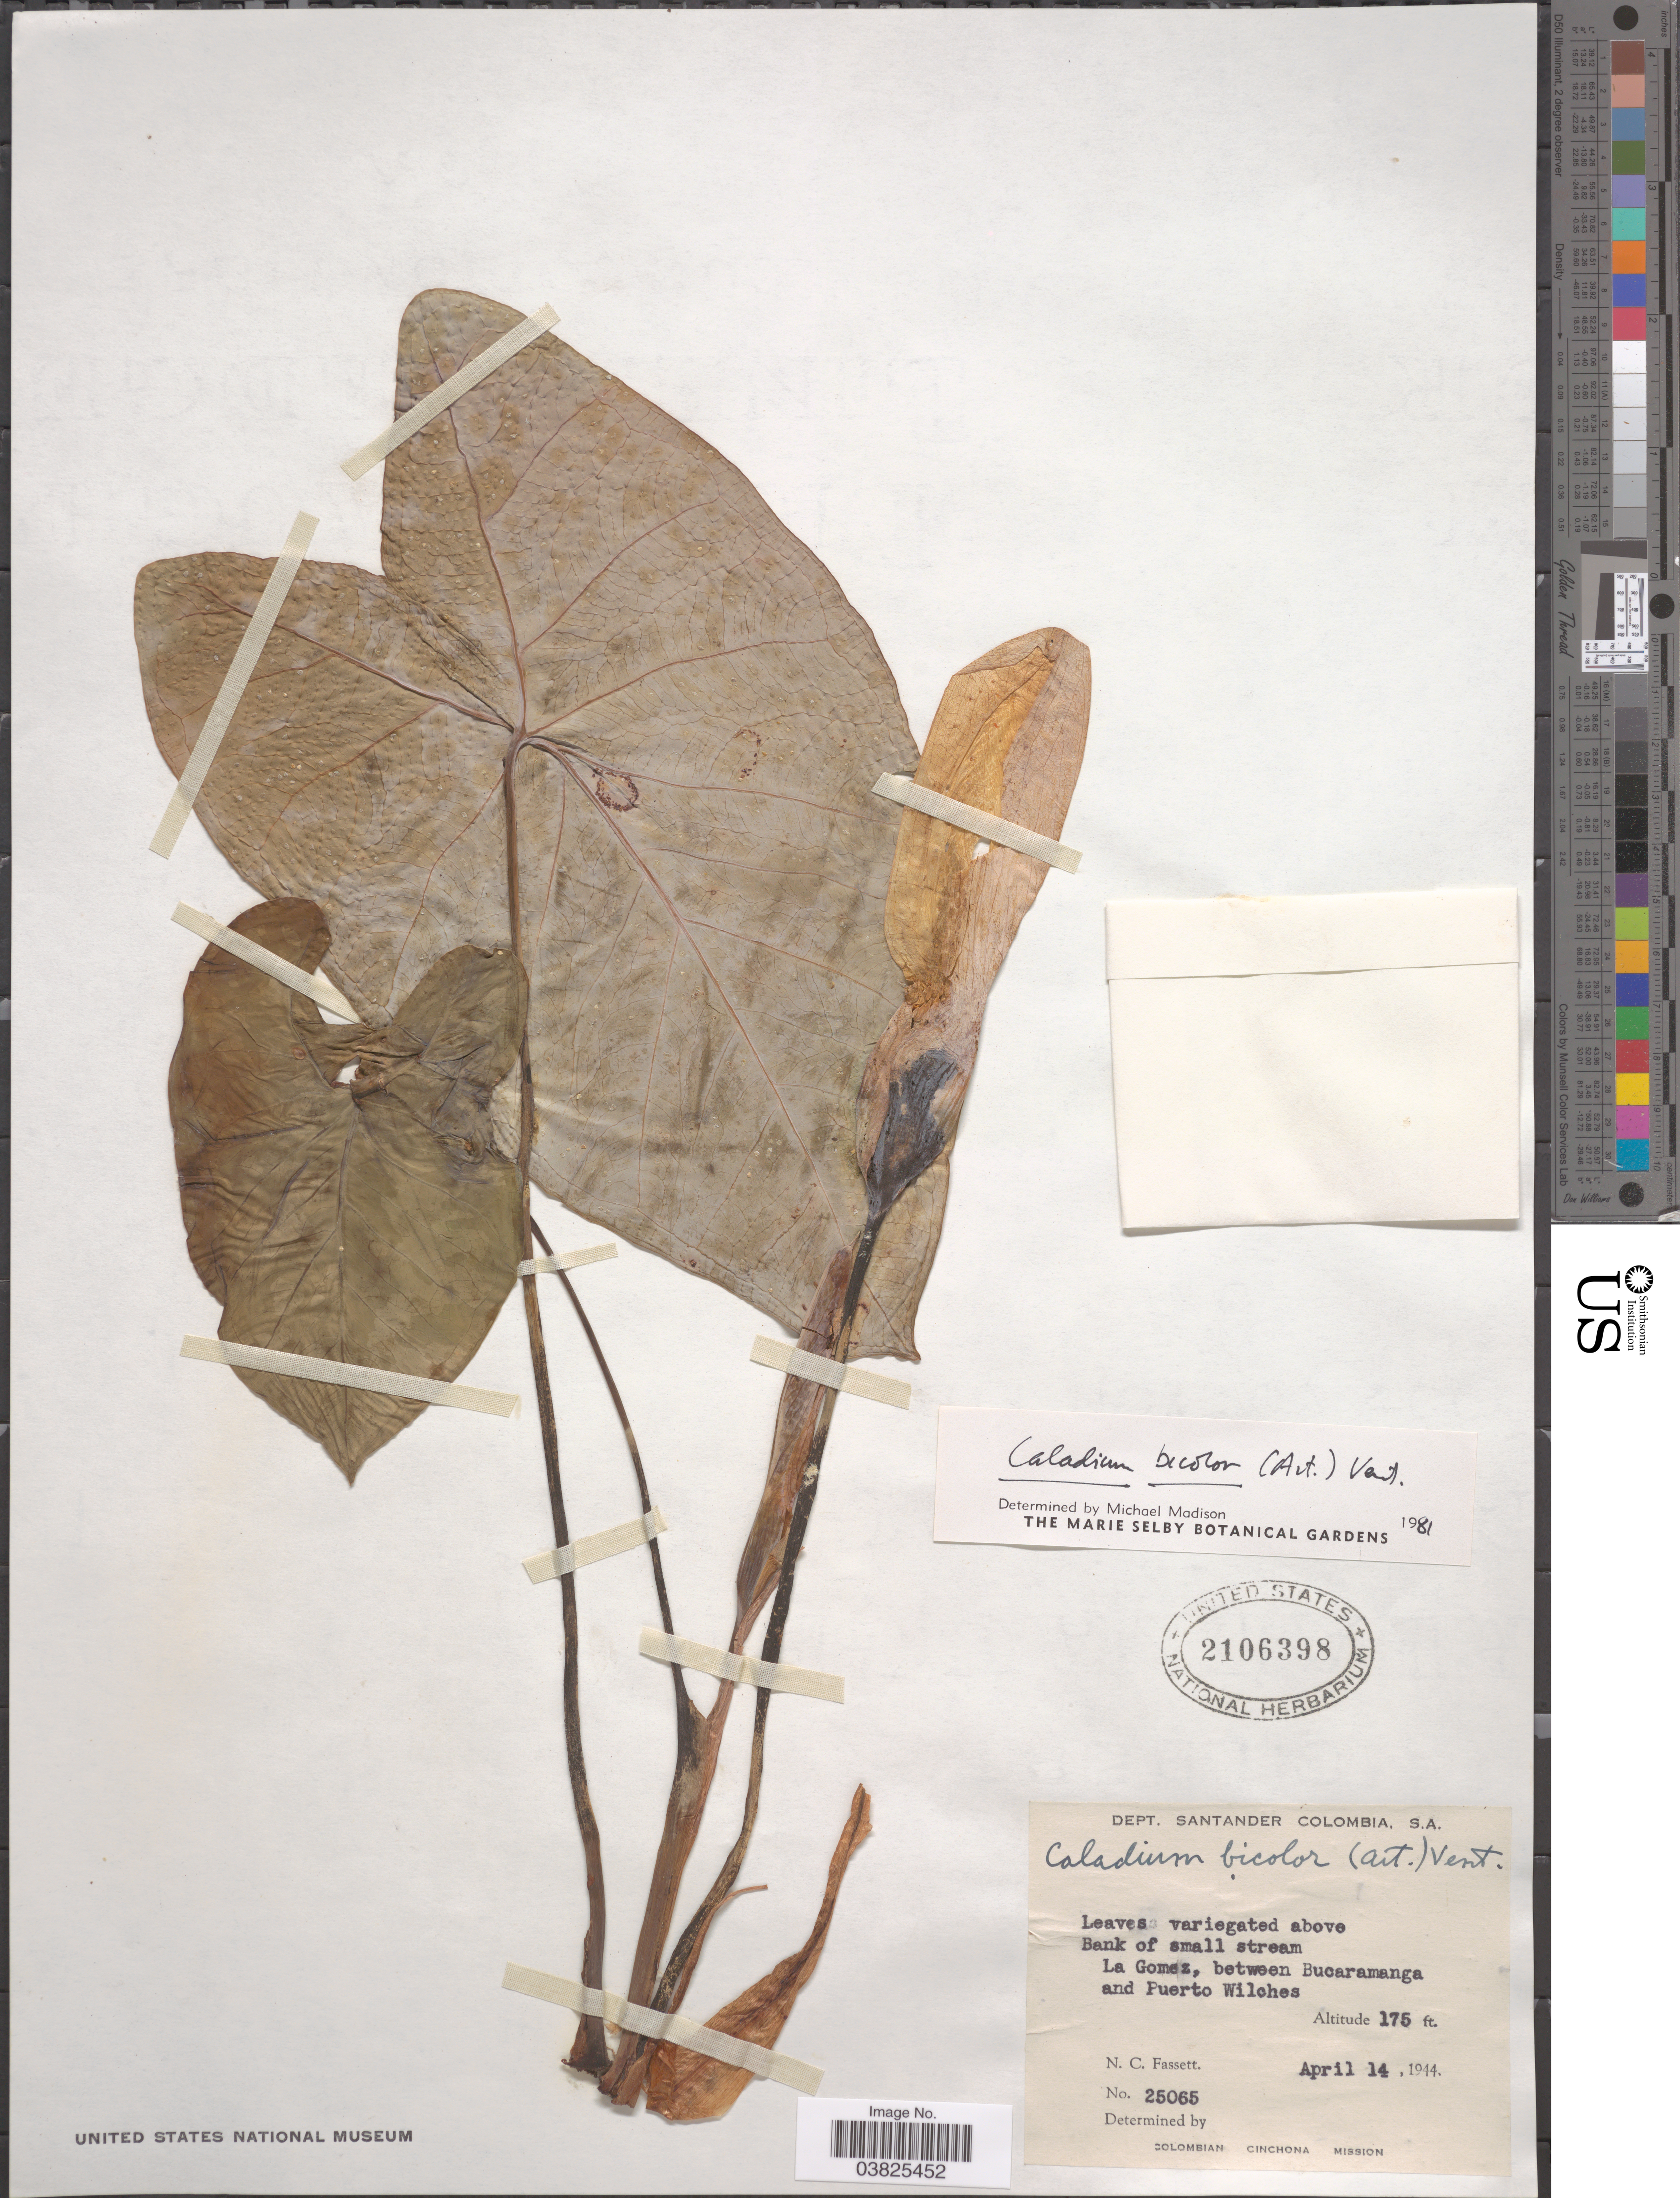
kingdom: Plantae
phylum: Tracheophyta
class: Liliopsida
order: Alismatales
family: Araceae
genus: Caladium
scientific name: Caladium bicolor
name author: (Aiton) Vent.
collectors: N. C. Fassett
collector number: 25065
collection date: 1944-04-14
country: Colombia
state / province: Santander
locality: Dept. Santander. La Gomez, between Bucaramanga and Puerto Wilches.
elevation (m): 53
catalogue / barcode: US 2106398